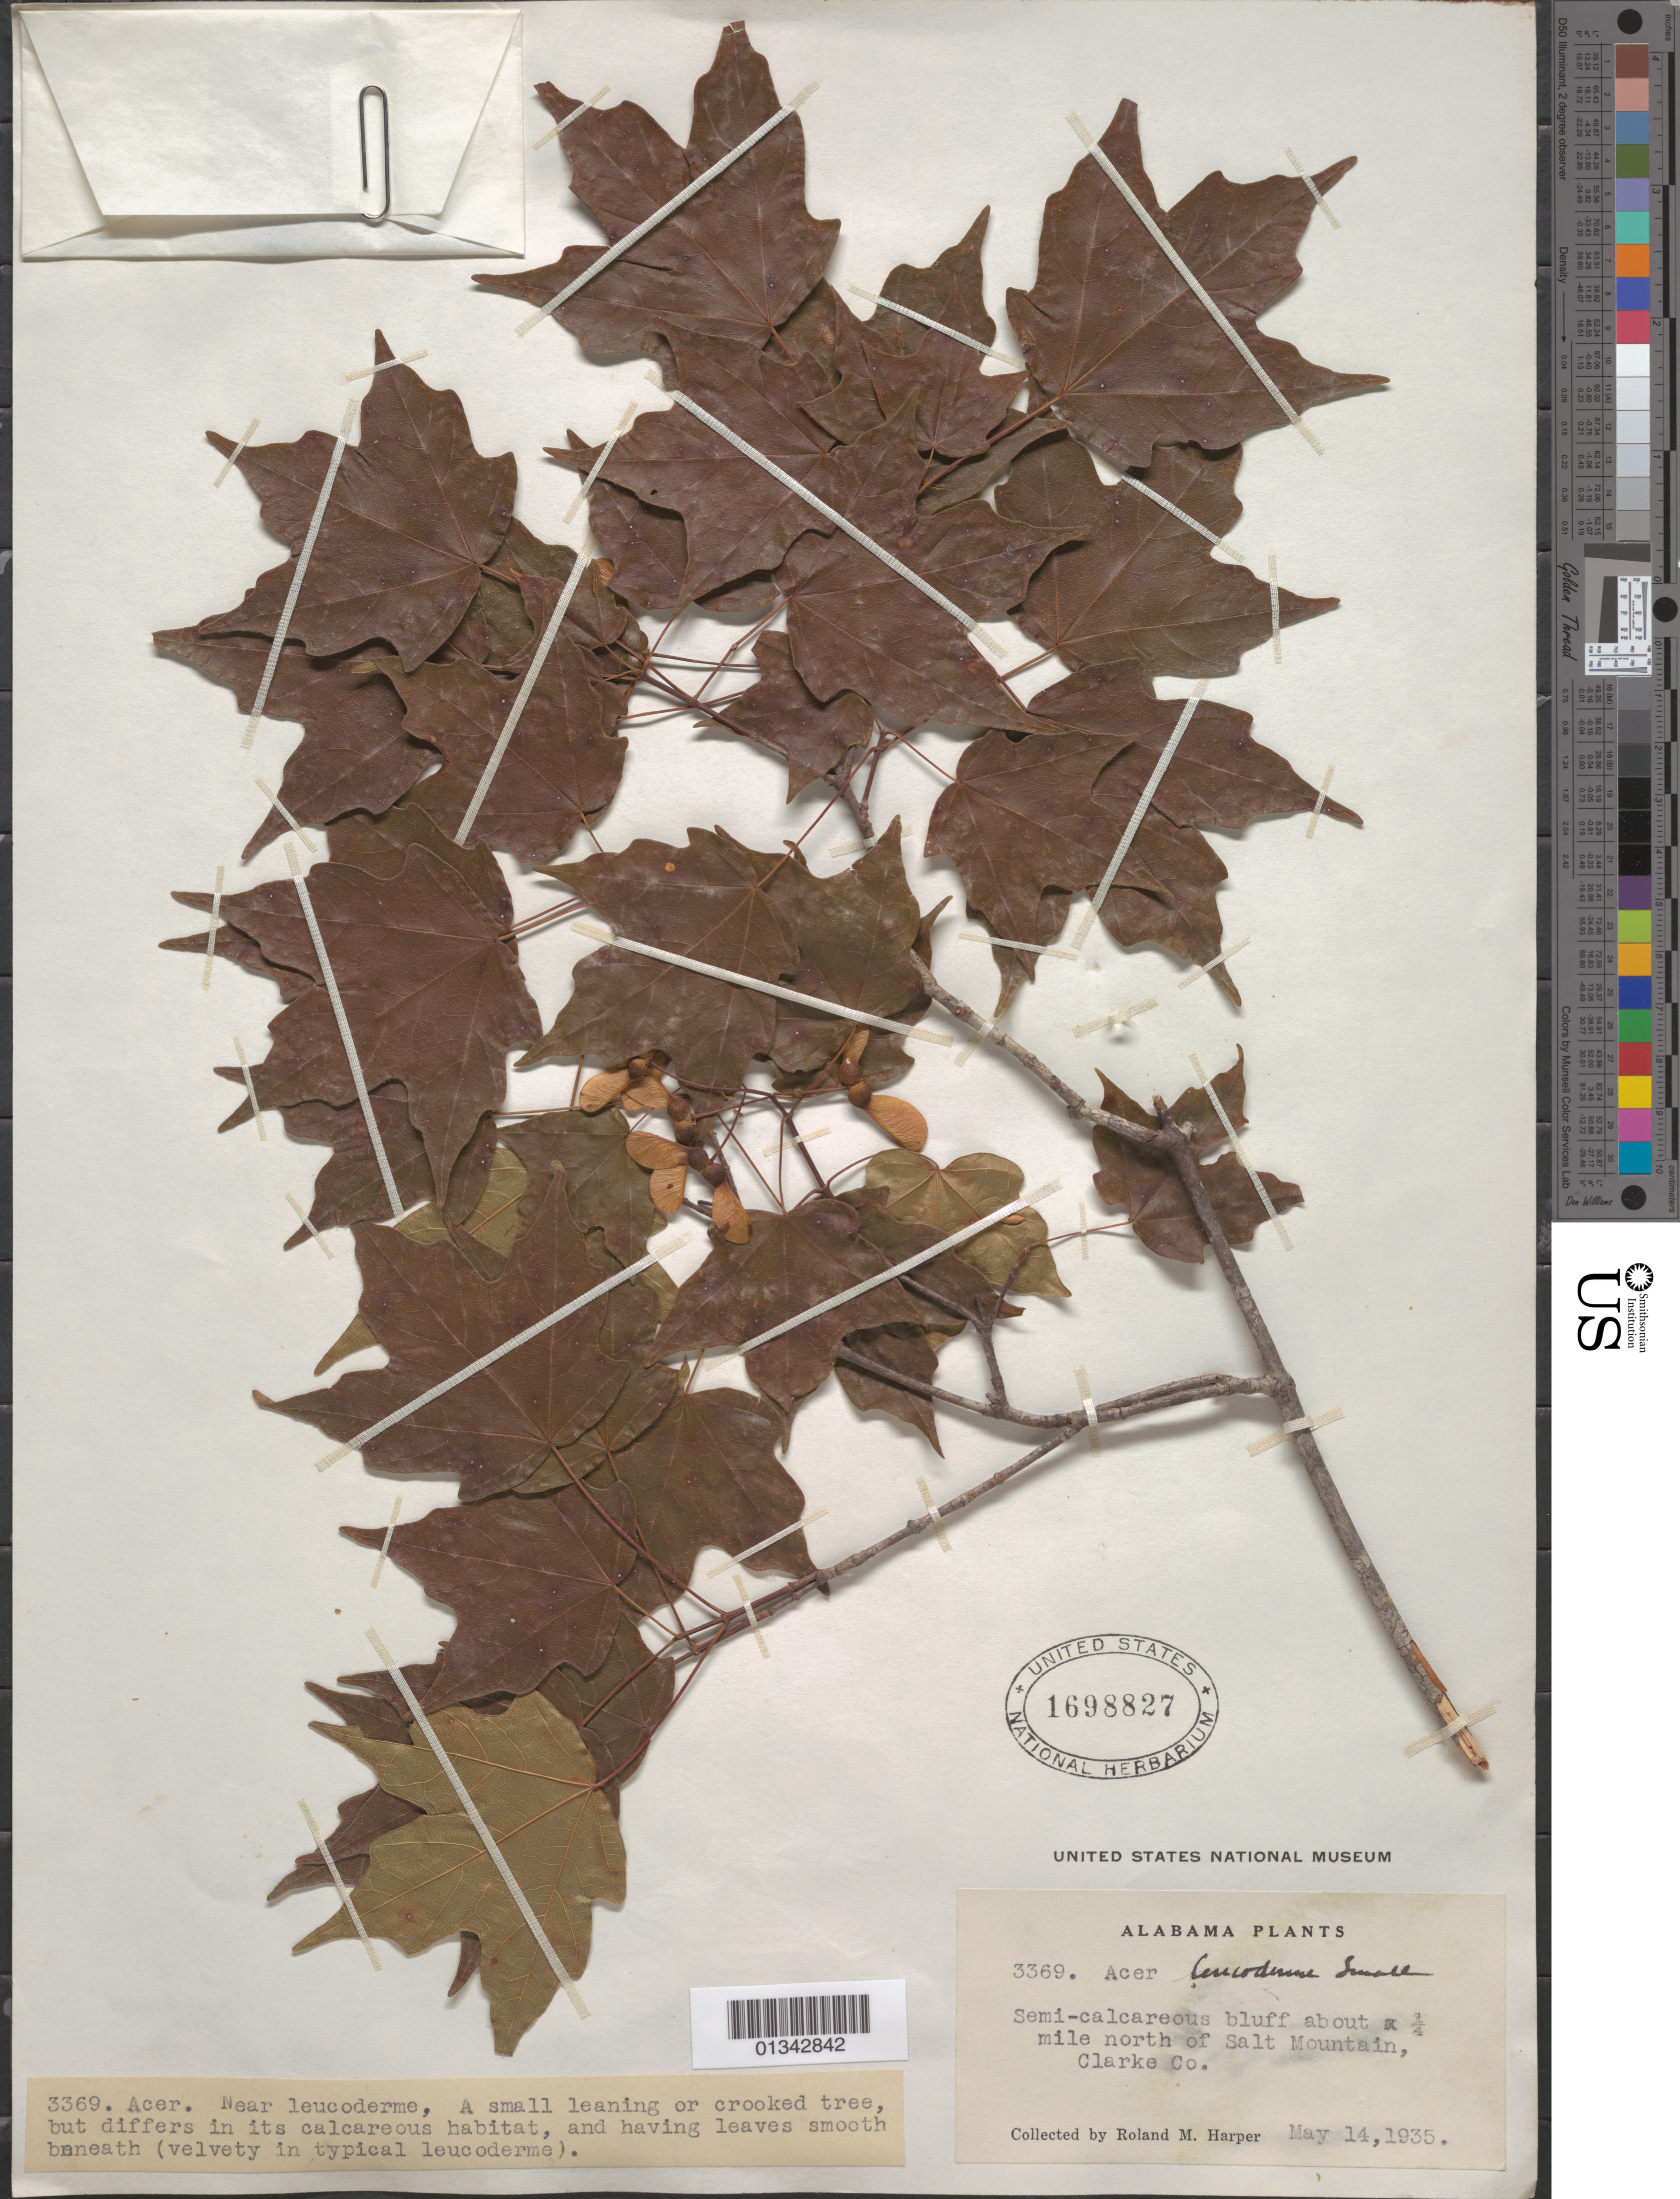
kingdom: Plantae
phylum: Tracheophyta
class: Magnoliopsida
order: Sapindales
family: Sapindaceae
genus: Acer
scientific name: Acer saccharum subsp. leucoderme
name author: (Small) Desmarais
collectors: R. M. Harper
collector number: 3369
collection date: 1935-05-14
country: United States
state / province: Alabama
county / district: Clarke County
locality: Clarke County, about 1/4 mile N of Salt Mountain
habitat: Semi-calcareous bluff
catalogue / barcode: US 1698827